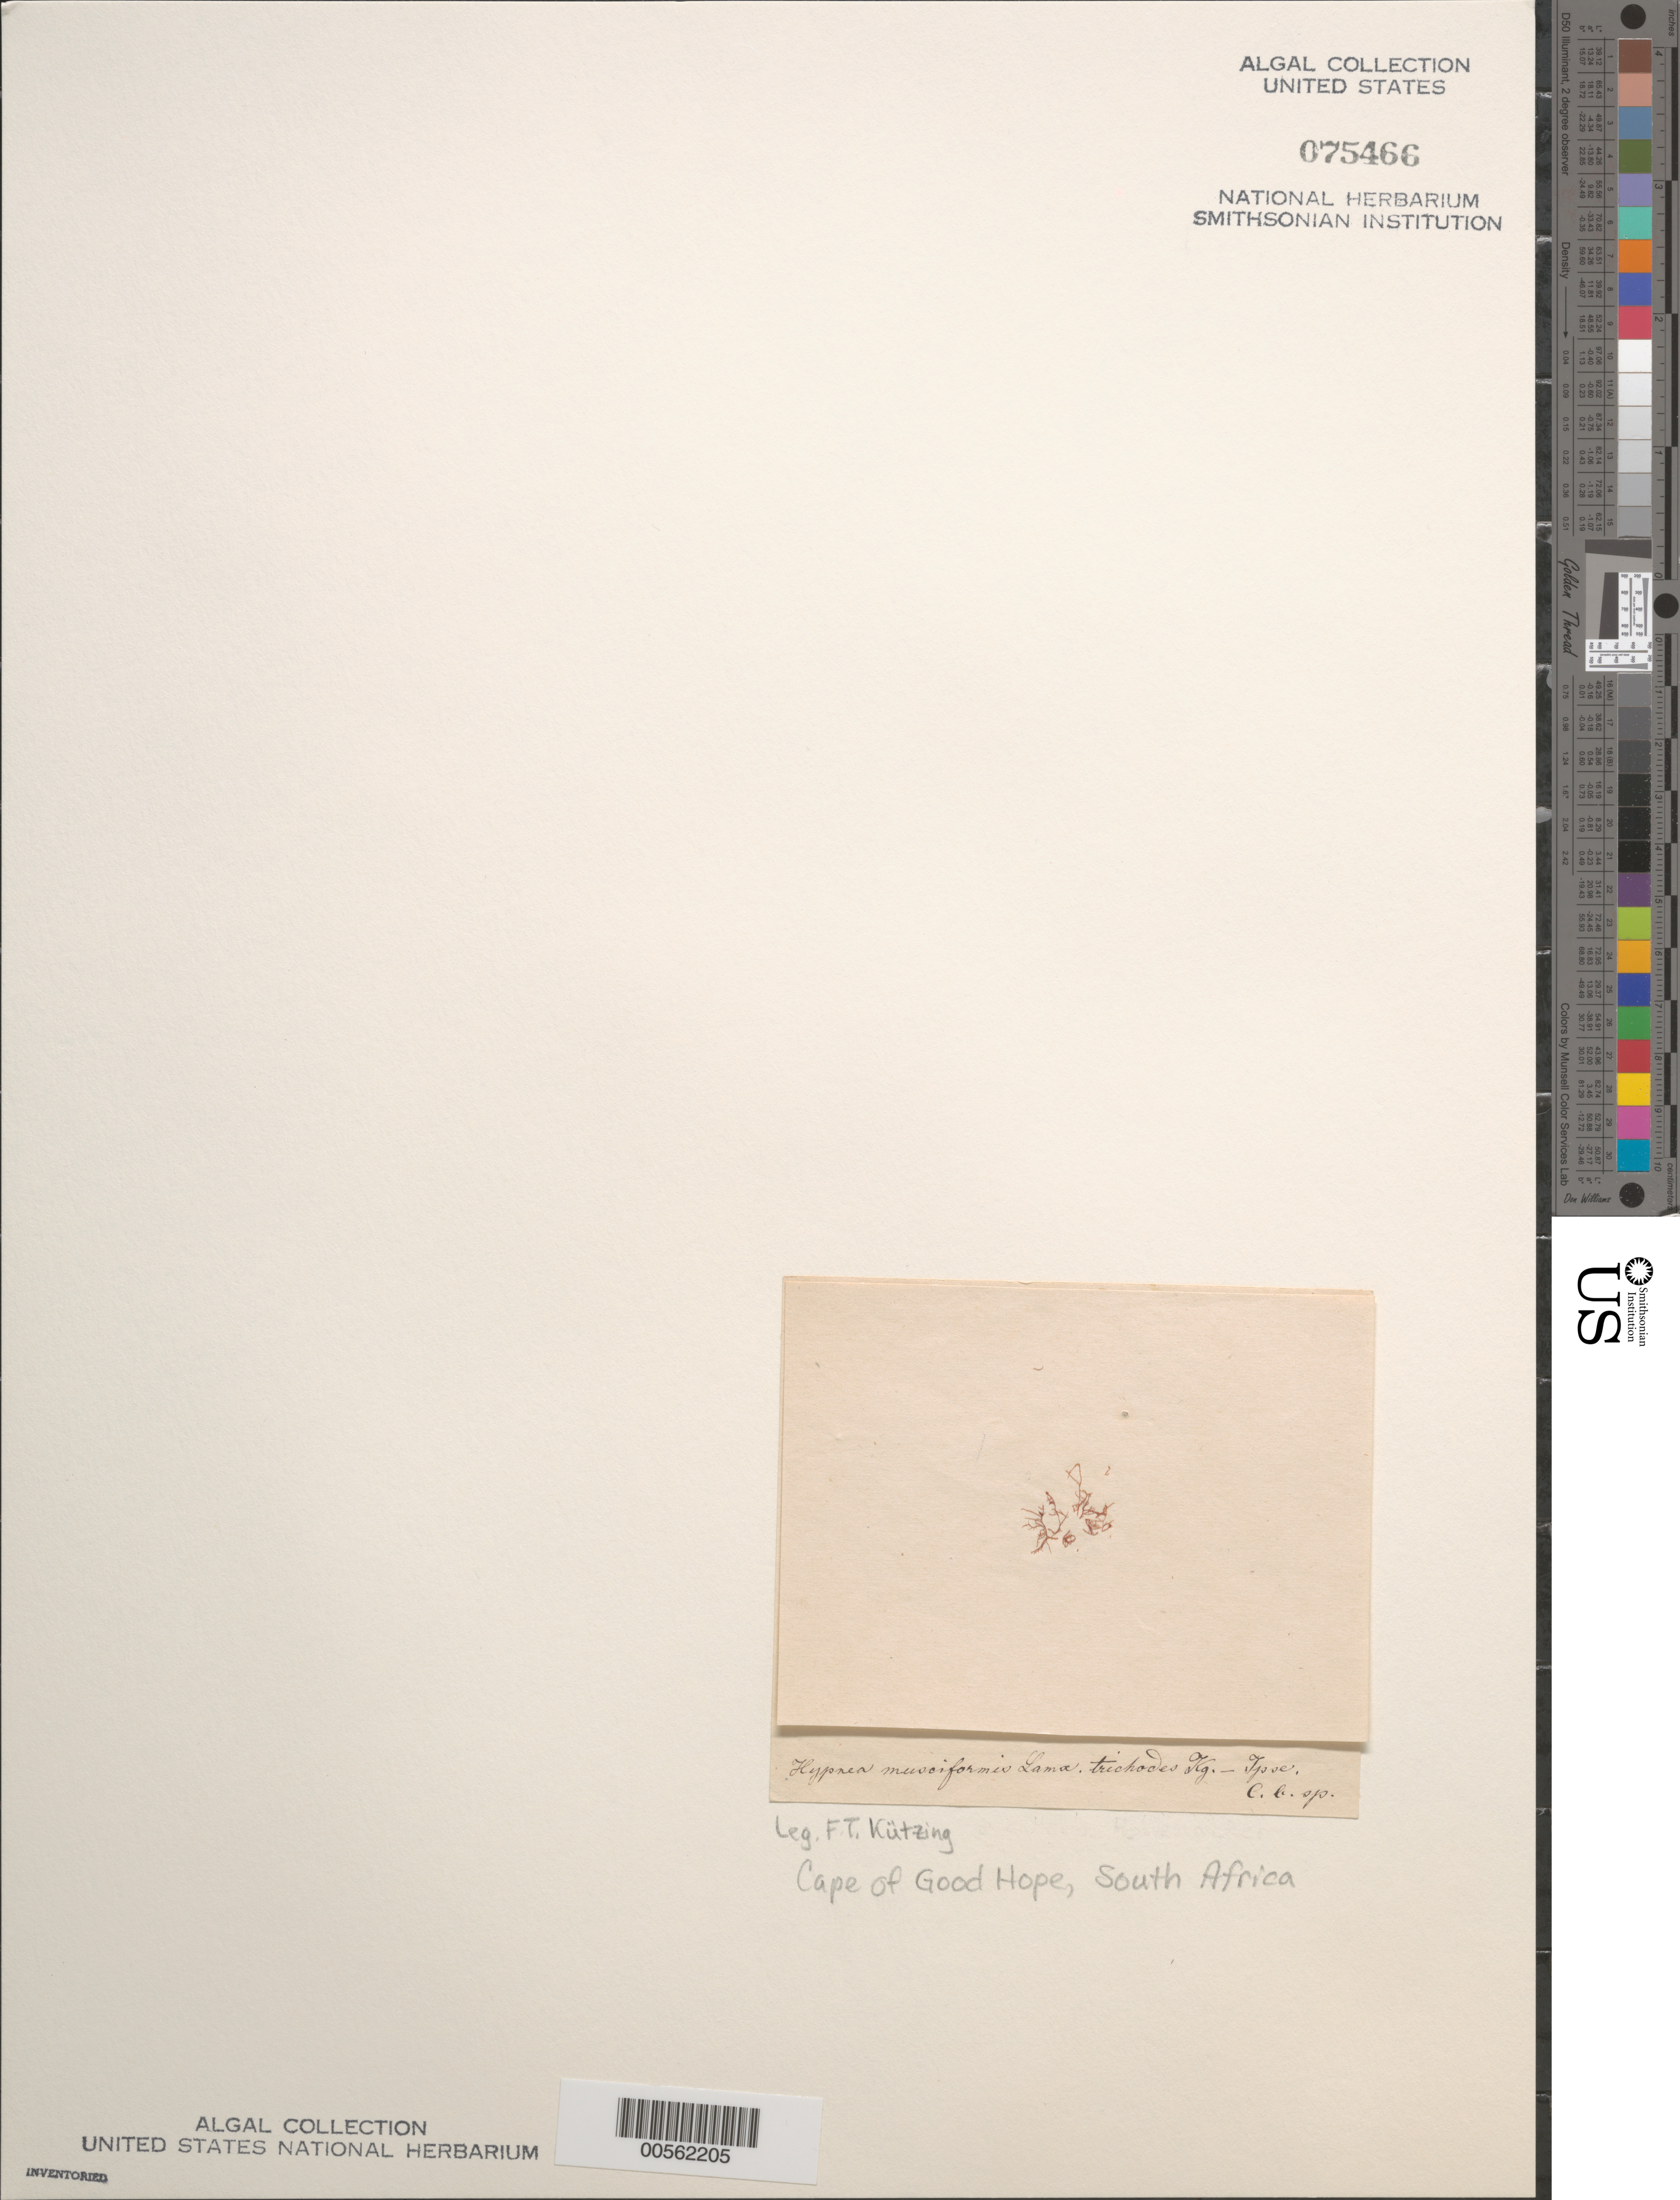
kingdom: Plantae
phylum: Rhodophyta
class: Florideophyceae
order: Gigartinales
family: Cystocloniaceae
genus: Hypnea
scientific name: Hypnea musciformis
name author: (Wulfen) J.V.Lamouroux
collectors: F. T. Kützing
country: South Africa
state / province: Western Cape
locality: Cape of Good Hope (C. b. sp.)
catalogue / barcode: US 75466